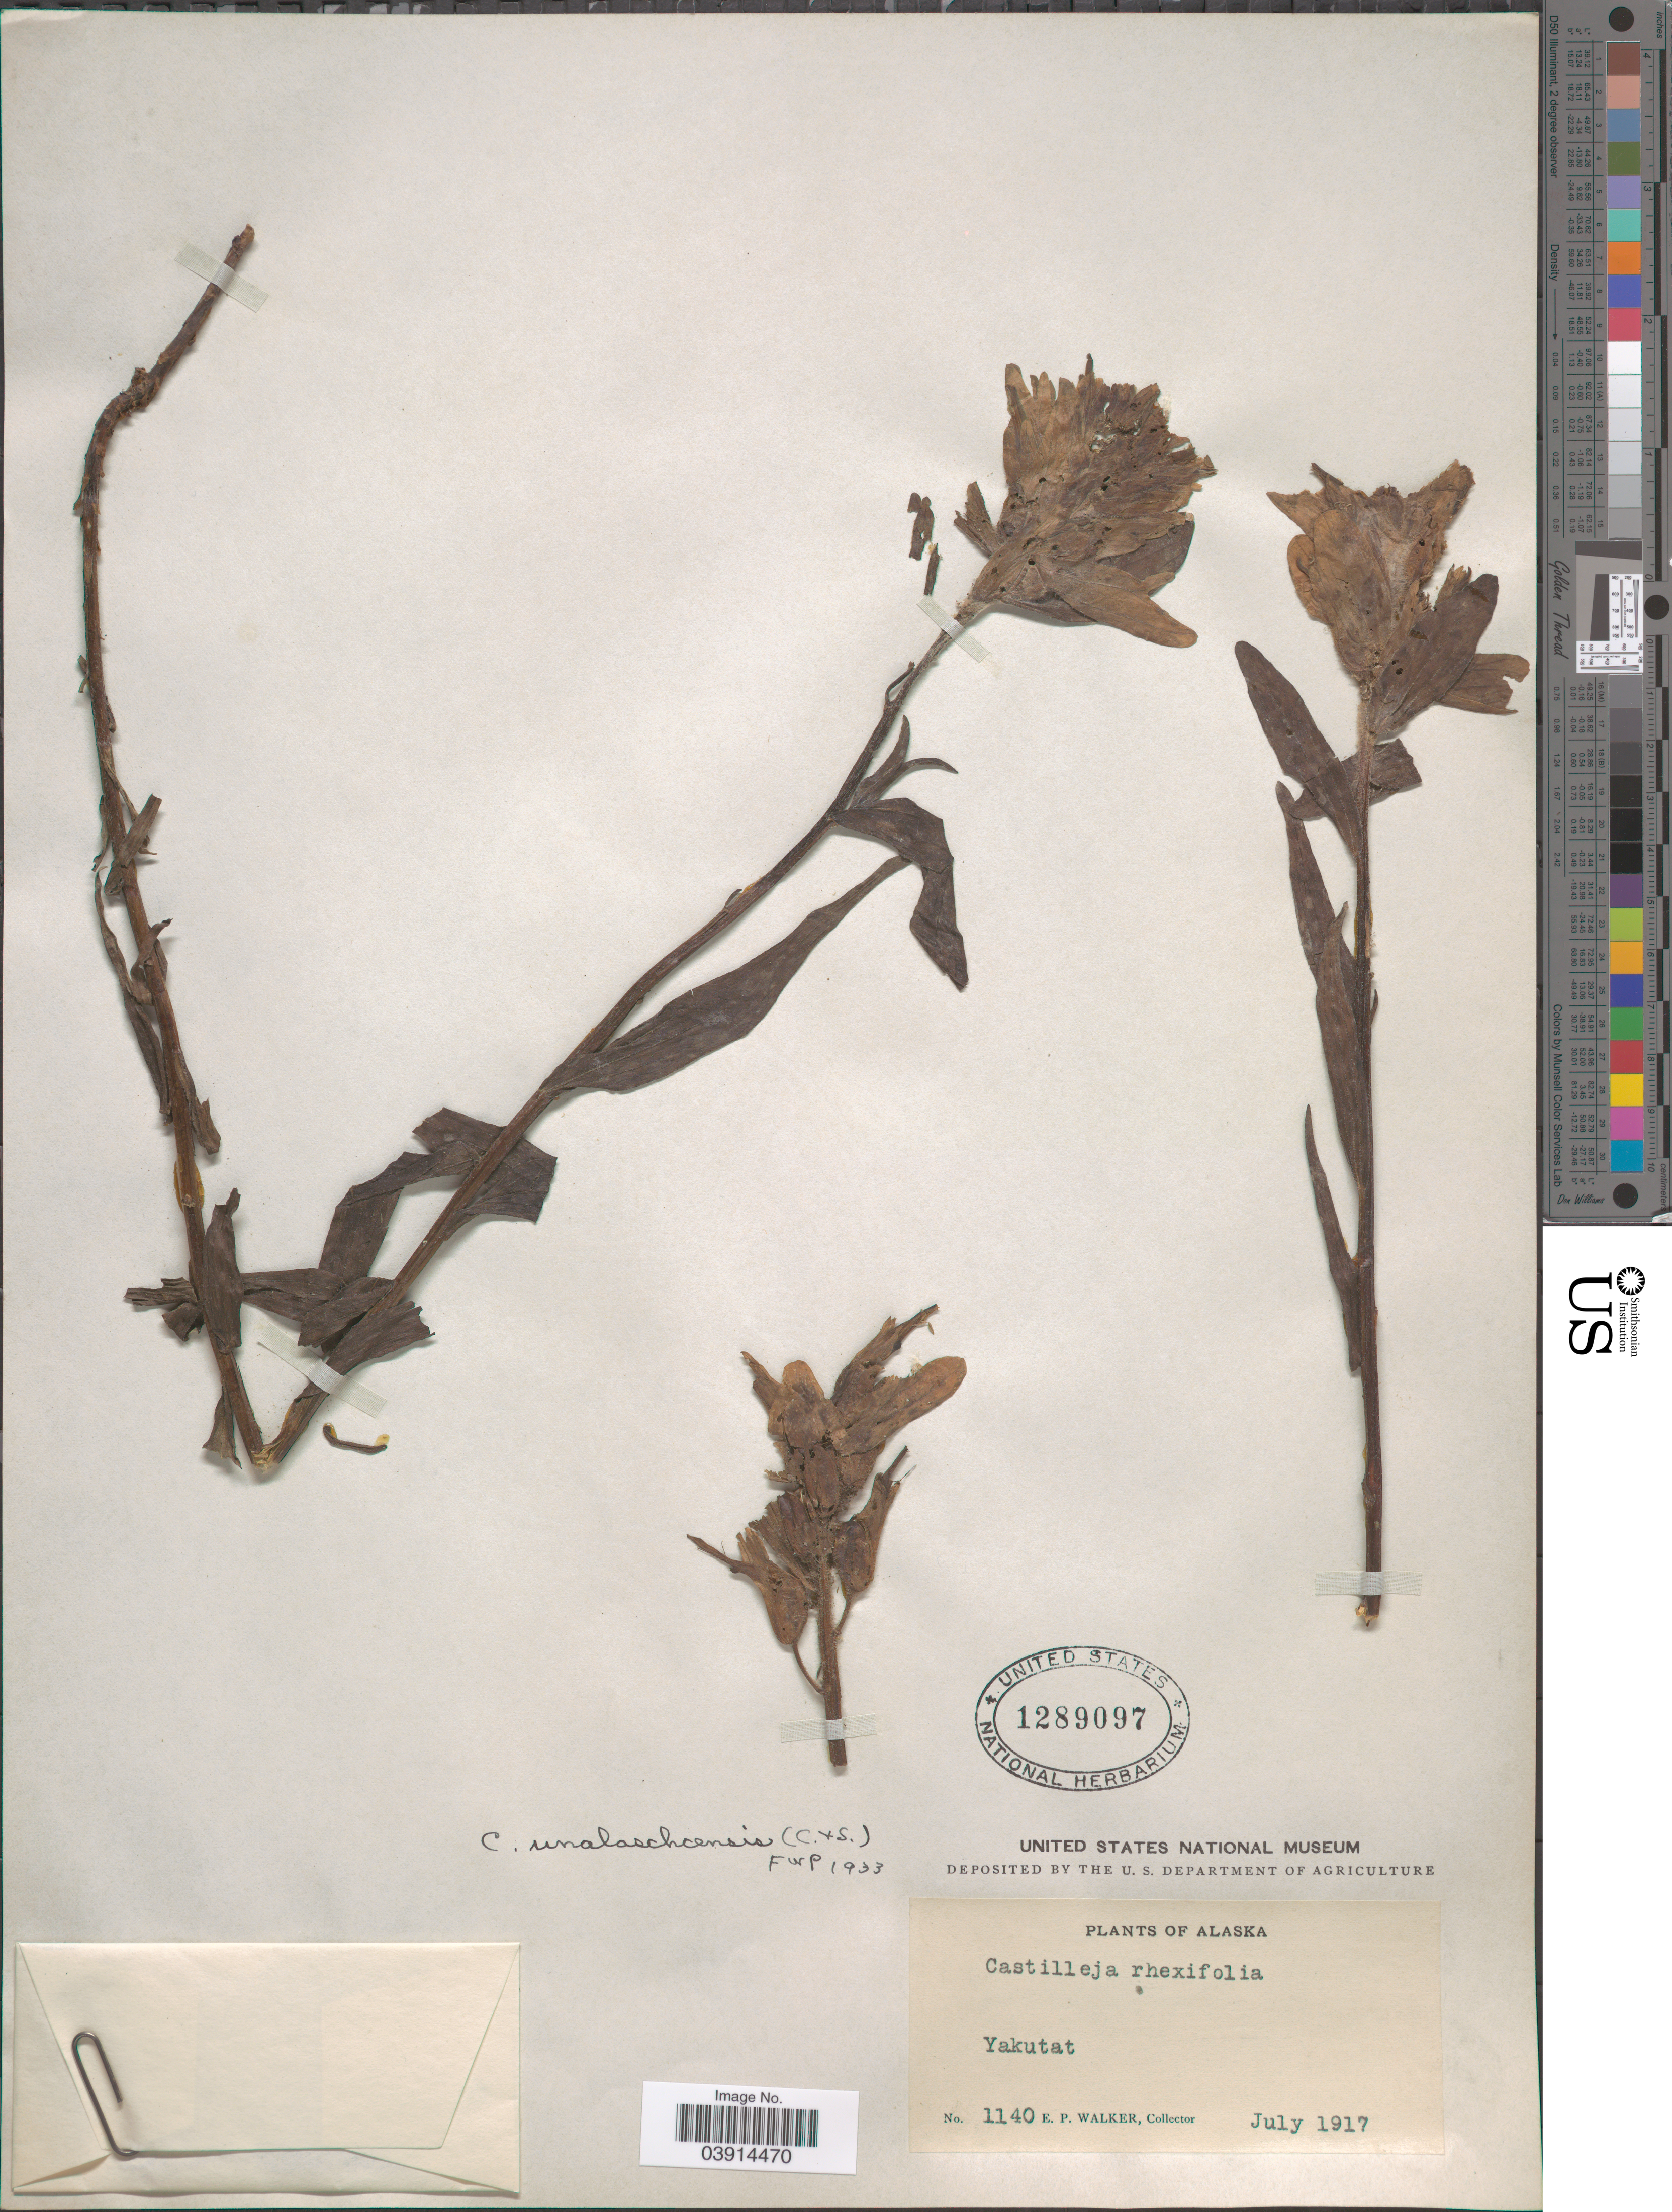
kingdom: Plantae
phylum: Tracheophyta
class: Magnoliopsida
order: Lamiales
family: Orobanchaceae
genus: Castilleja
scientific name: Castilleja unalaschcensis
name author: (Cham. & Schltdl.) Malte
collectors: E. Walker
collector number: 1140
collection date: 1917-07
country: United States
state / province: Alaska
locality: Yakutat.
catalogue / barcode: US 1289097